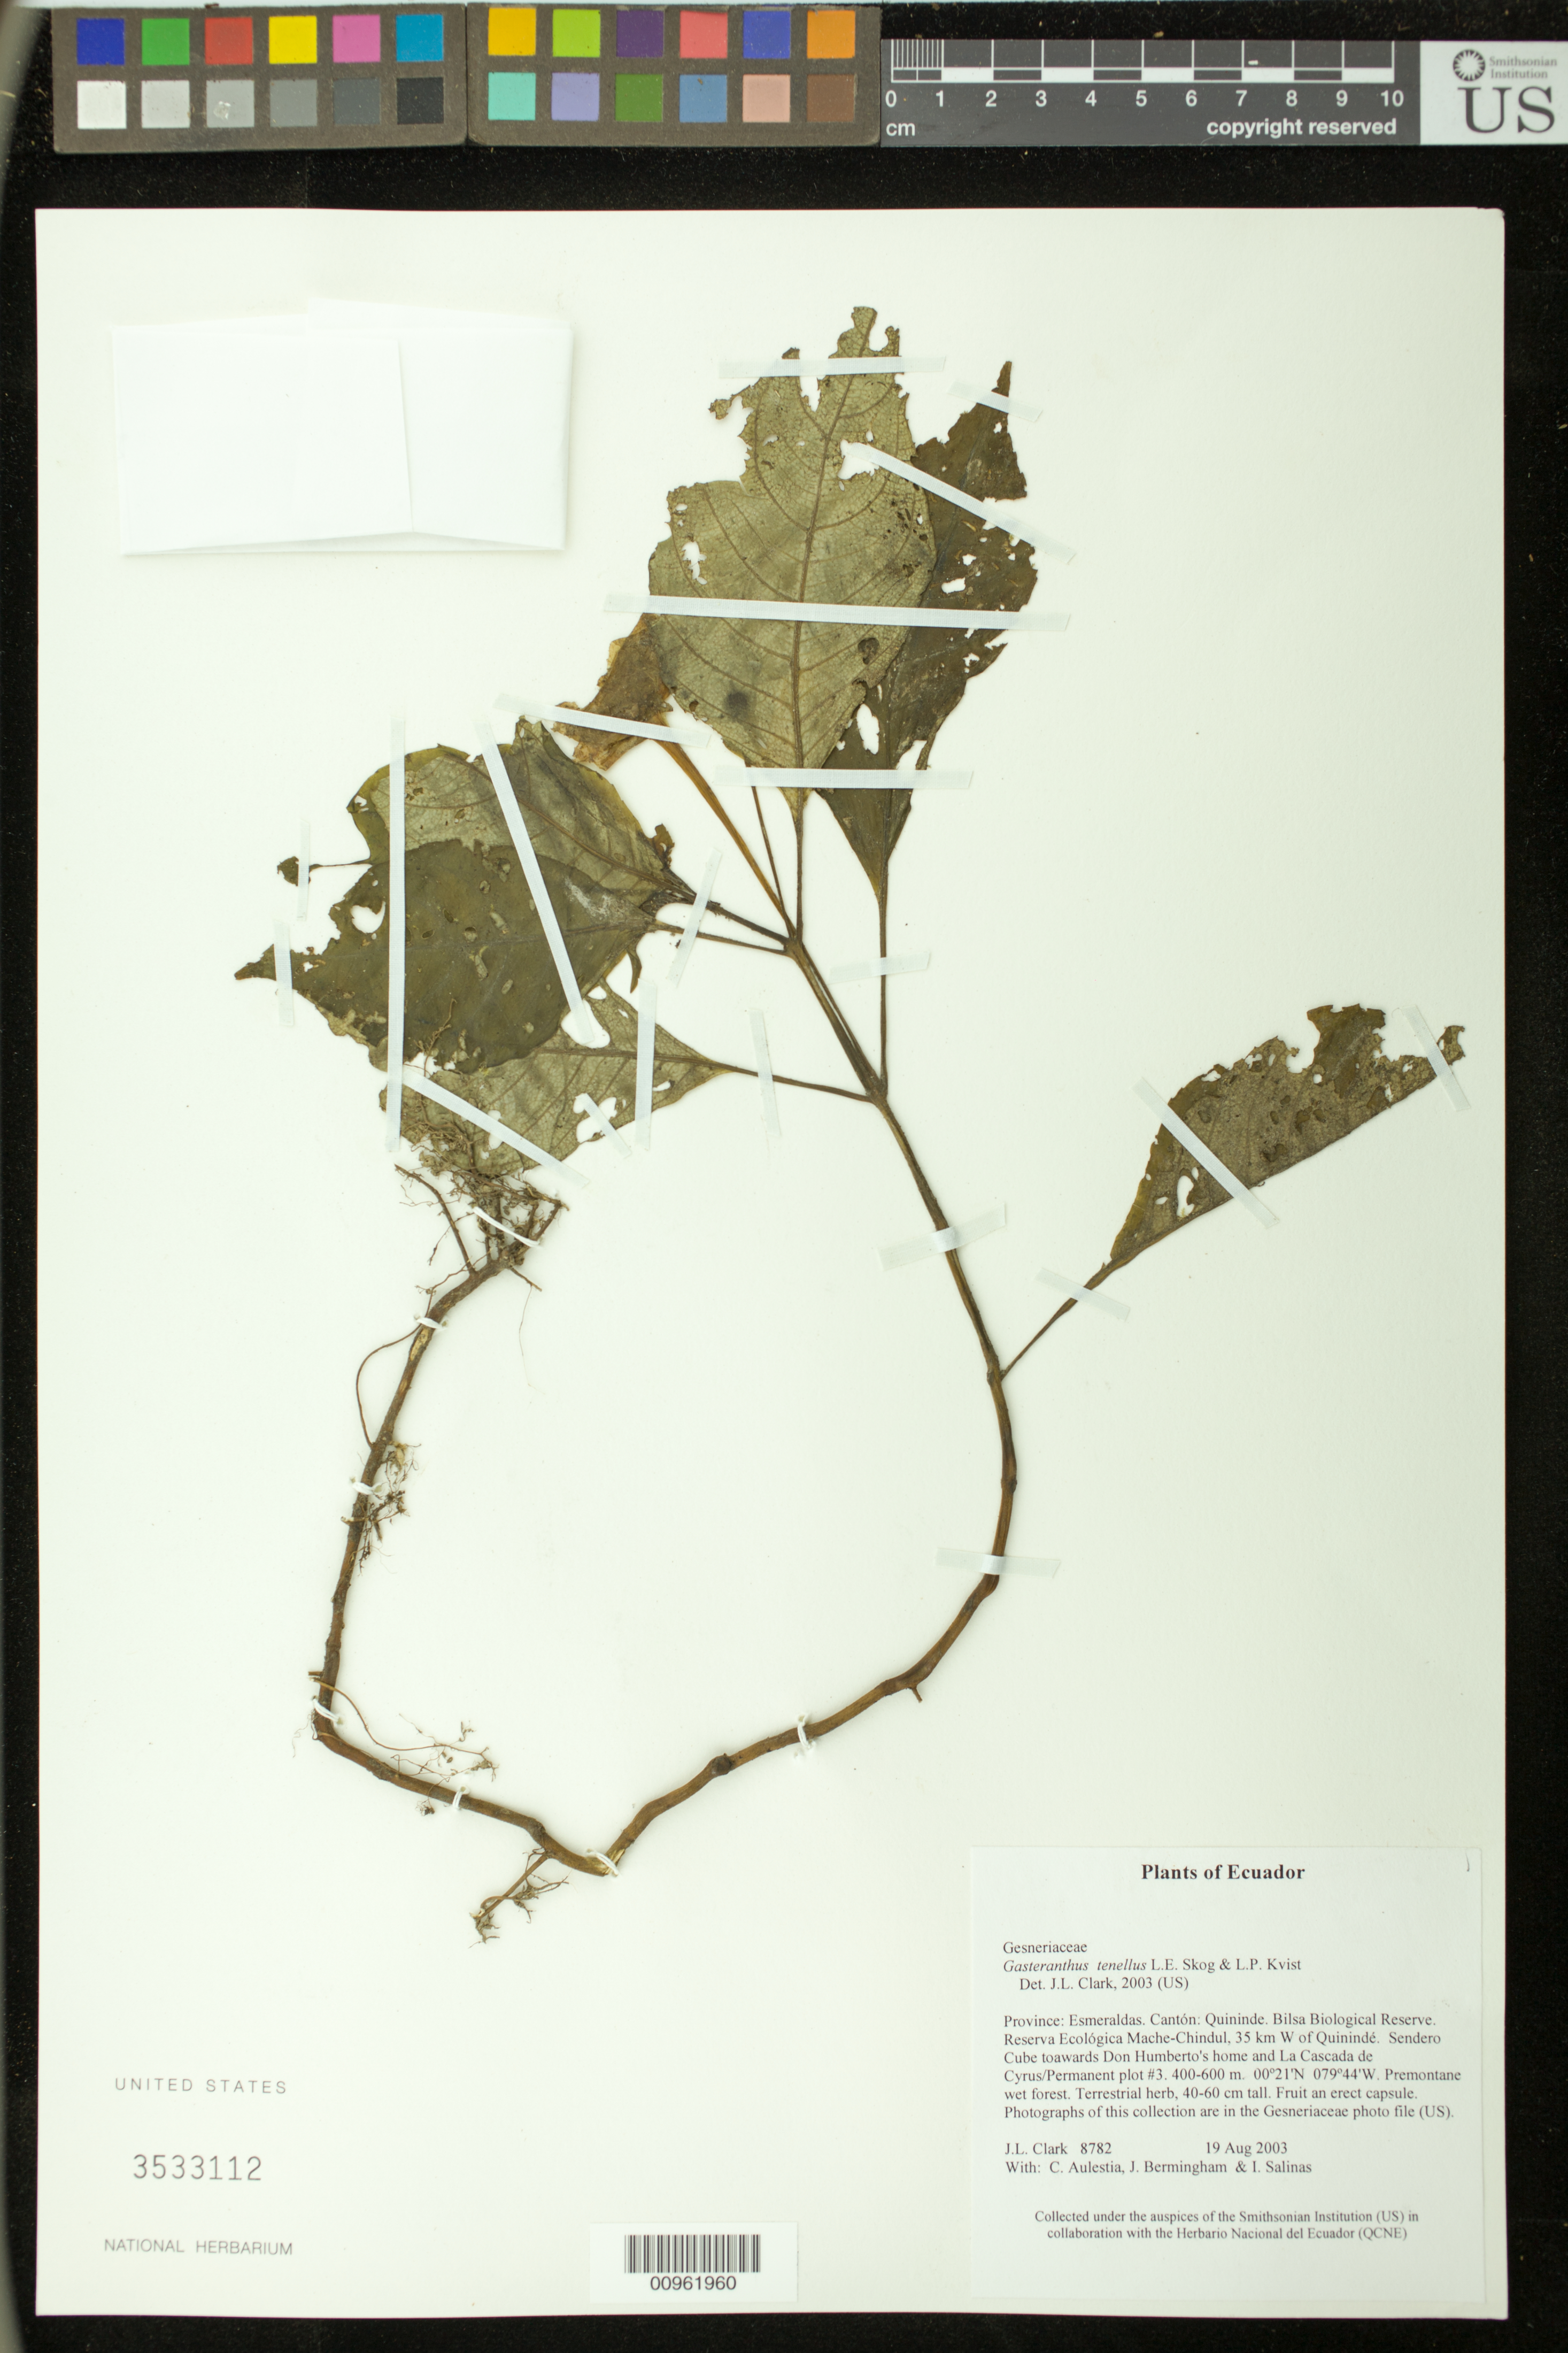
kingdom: Plantae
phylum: Tracheophyta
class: Magnoliopsida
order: Lamiales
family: Gesneriaceae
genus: Gasteranthus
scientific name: Gasteranthus tenellus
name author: L.E. Skog & L.P. Kvist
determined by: Clark, J. L., (SEL), The Marie Selby Botanical Garden (UNITED STATES)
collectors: J. L. Clark, C. Aulestia, J. Bermingham & I. Salinas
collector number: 8782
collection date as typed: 19 Aug 2003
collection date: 2003-08-19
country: Ecuador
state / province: Esmeraldas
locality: Quininde. Bilsa Biological Reserve. Reserva Ecológica Mache-Chindul, 35 km W of Quinindé. Sendero Cube toawards Don Humberto's home and La Cascada de Cyrus/Permanent plot #3.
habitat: Premontane wet forest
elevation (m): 400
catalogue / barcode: US 3533112